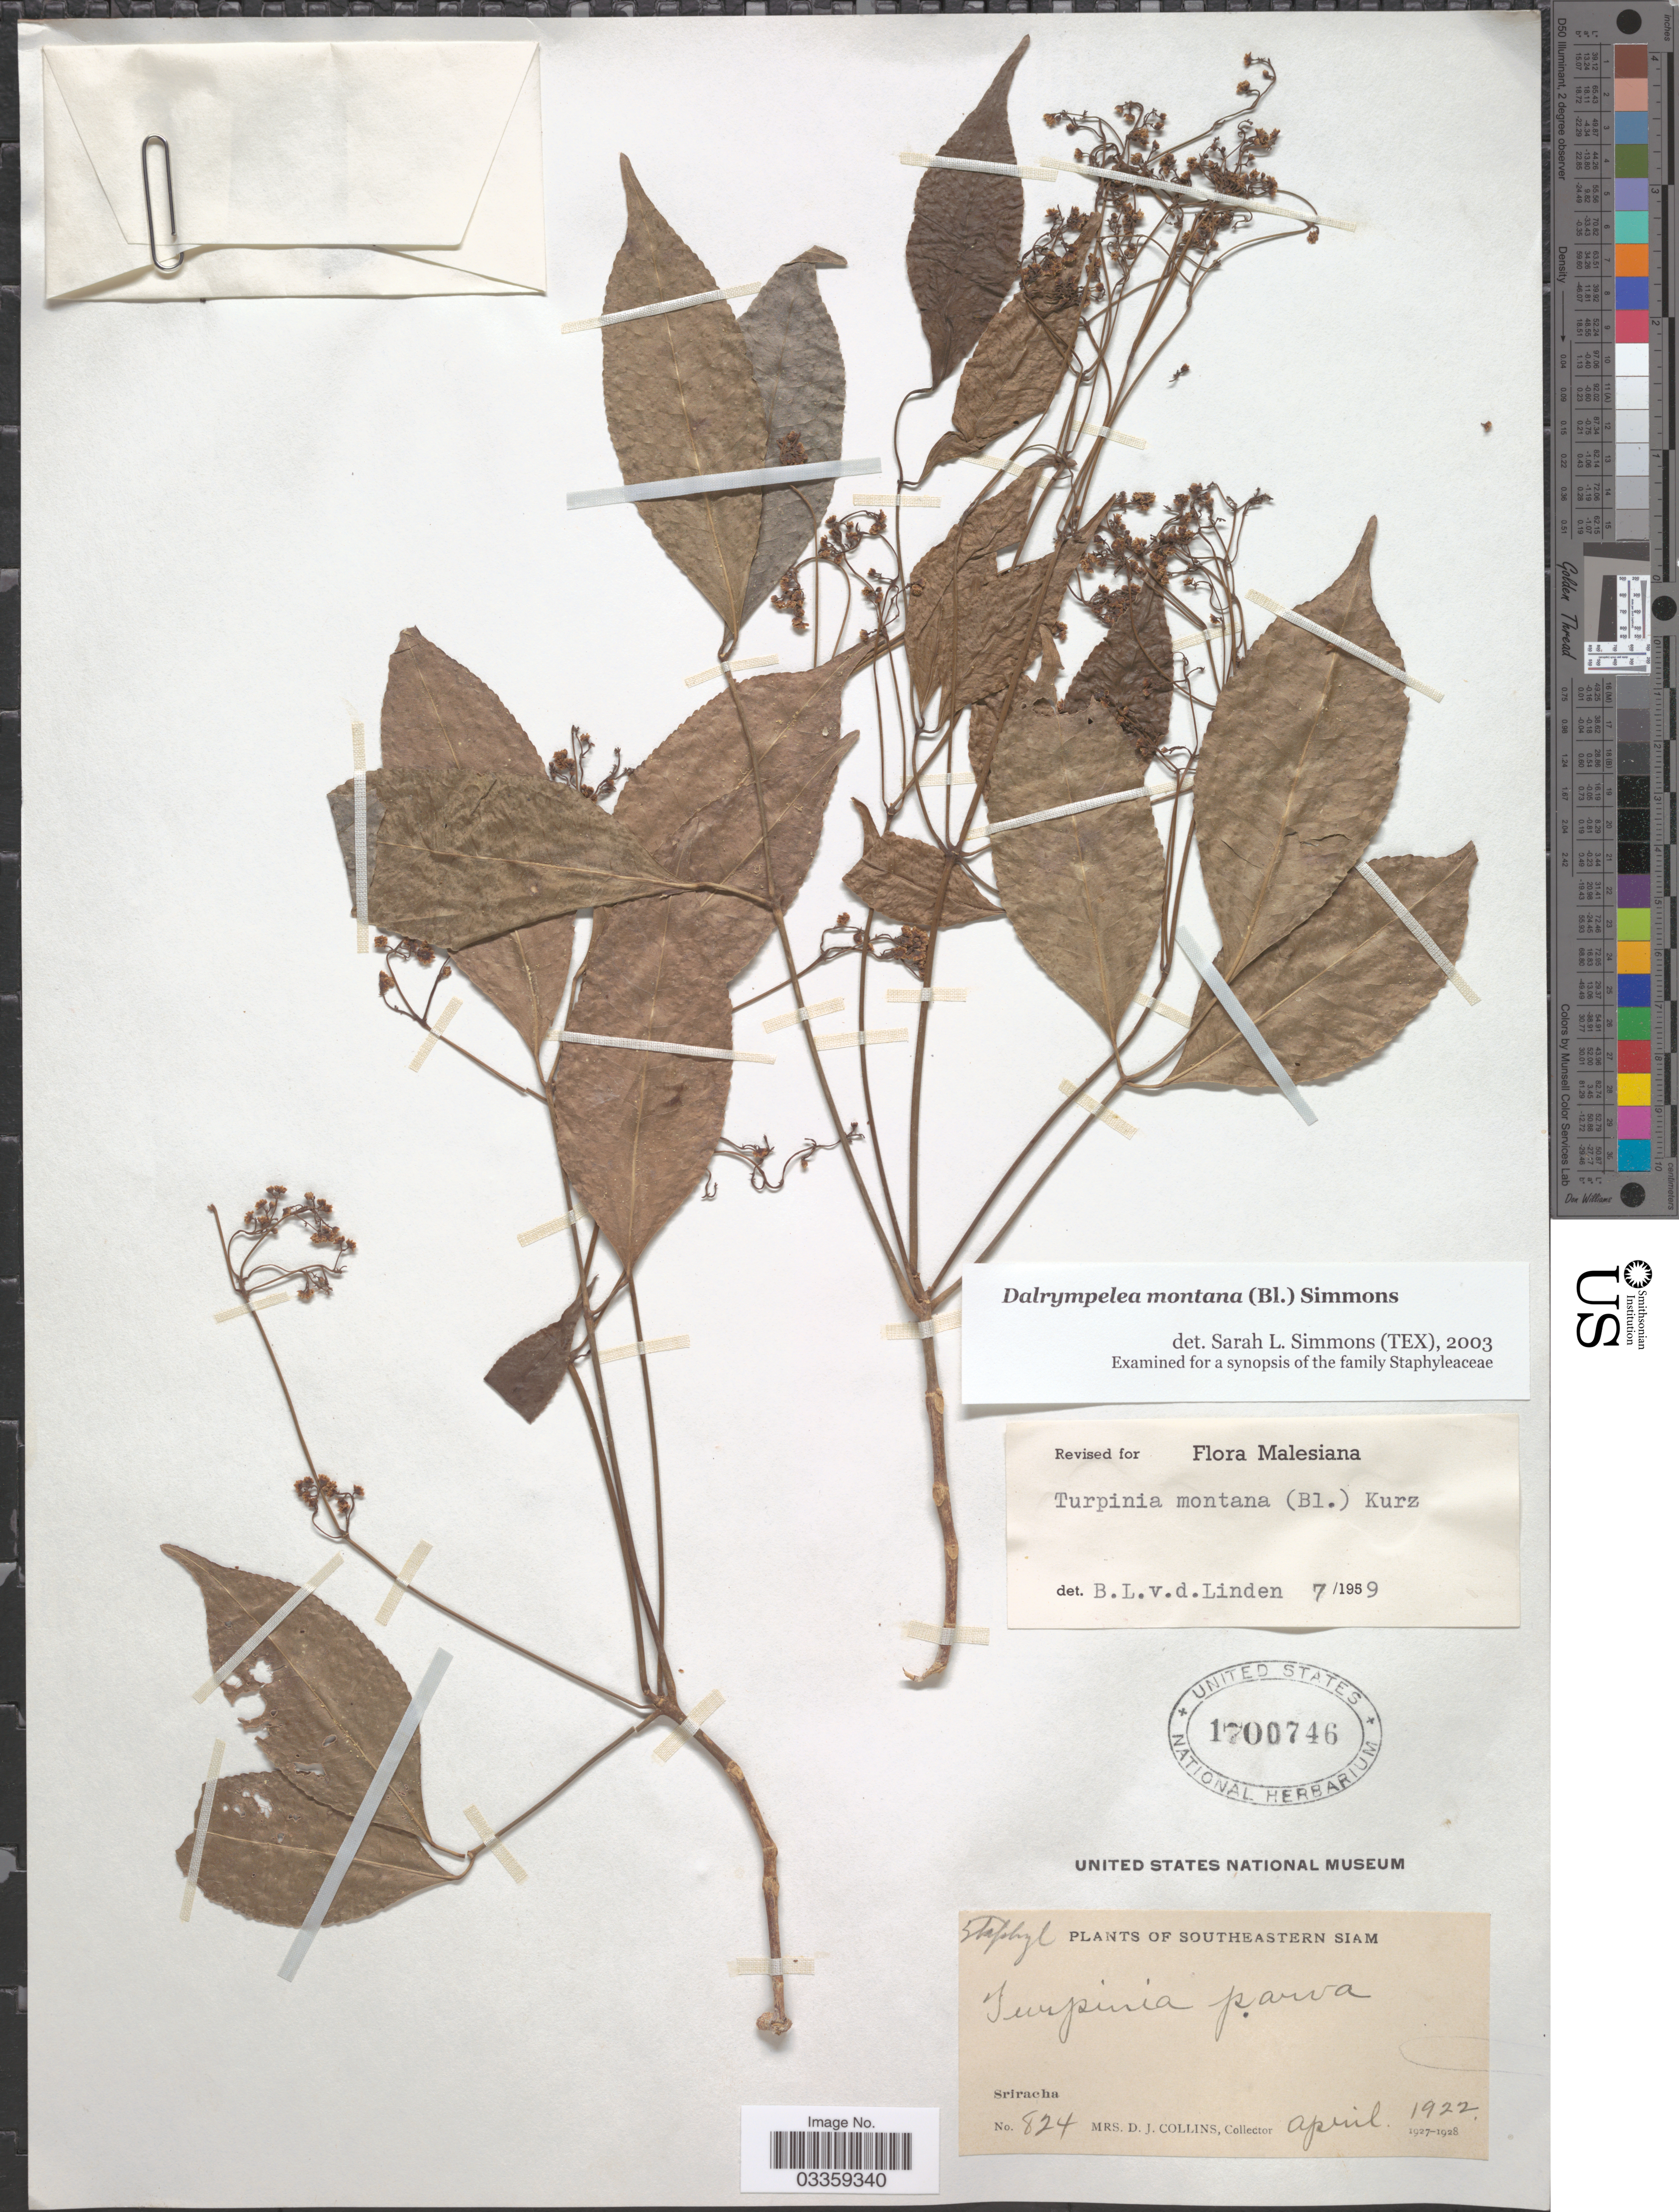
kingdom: Plantae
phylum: Tracheophyta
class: Magnoliopsida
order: Crossosomatales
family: Staphyleaceae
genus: Turpinia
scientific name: Turpinia montana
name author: (Blume) Kurz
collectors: Mrs. D. J. Collins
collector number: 824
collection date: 1922-04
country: Thailand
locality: Southeastern Siam, Sriracha.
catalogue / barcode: US 1700746